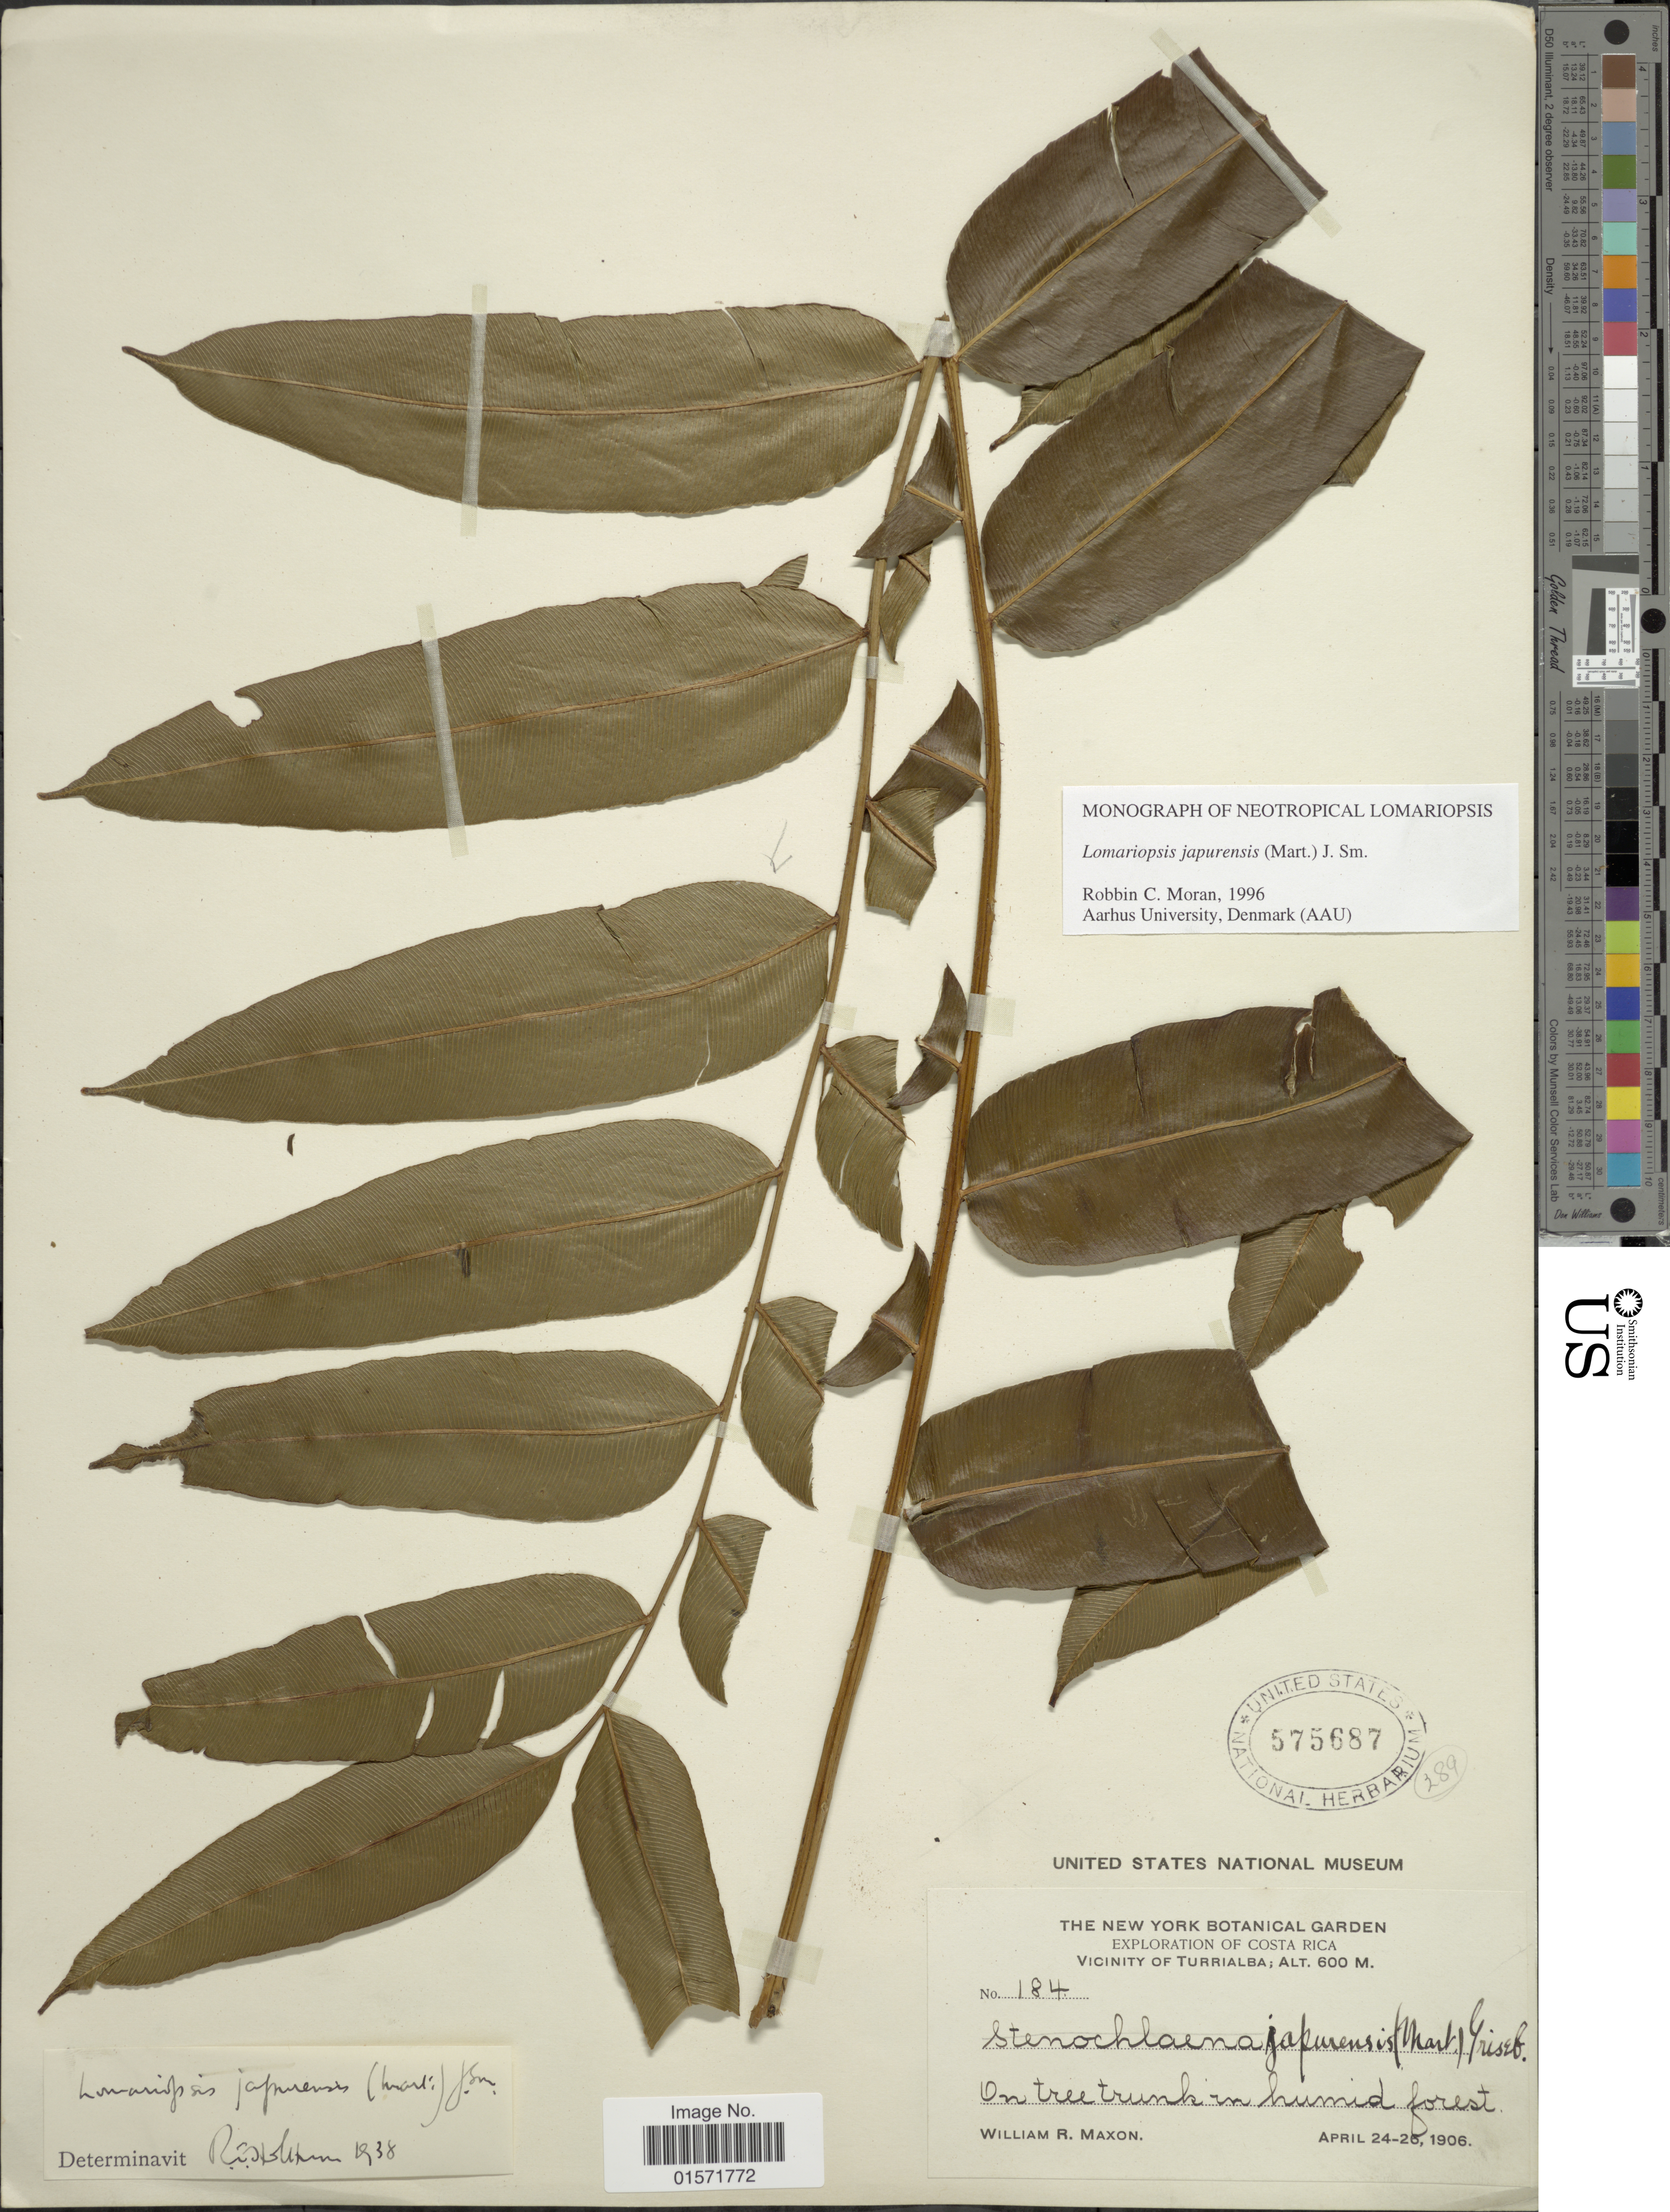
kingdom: Plantae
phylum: Tracheophyta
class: Polypodiopsida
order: Polypodiales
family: Lomariopsidaceae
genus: Lomariopsis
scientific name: Lomariopsis japurensis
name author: (Mart.) J. Sm.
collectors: W. R. Maxon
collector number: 184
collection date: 1906-04-24/1906-04-26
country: Costa Rica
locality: Vicinity of Turrialba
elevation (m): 600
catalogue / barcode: US 575687